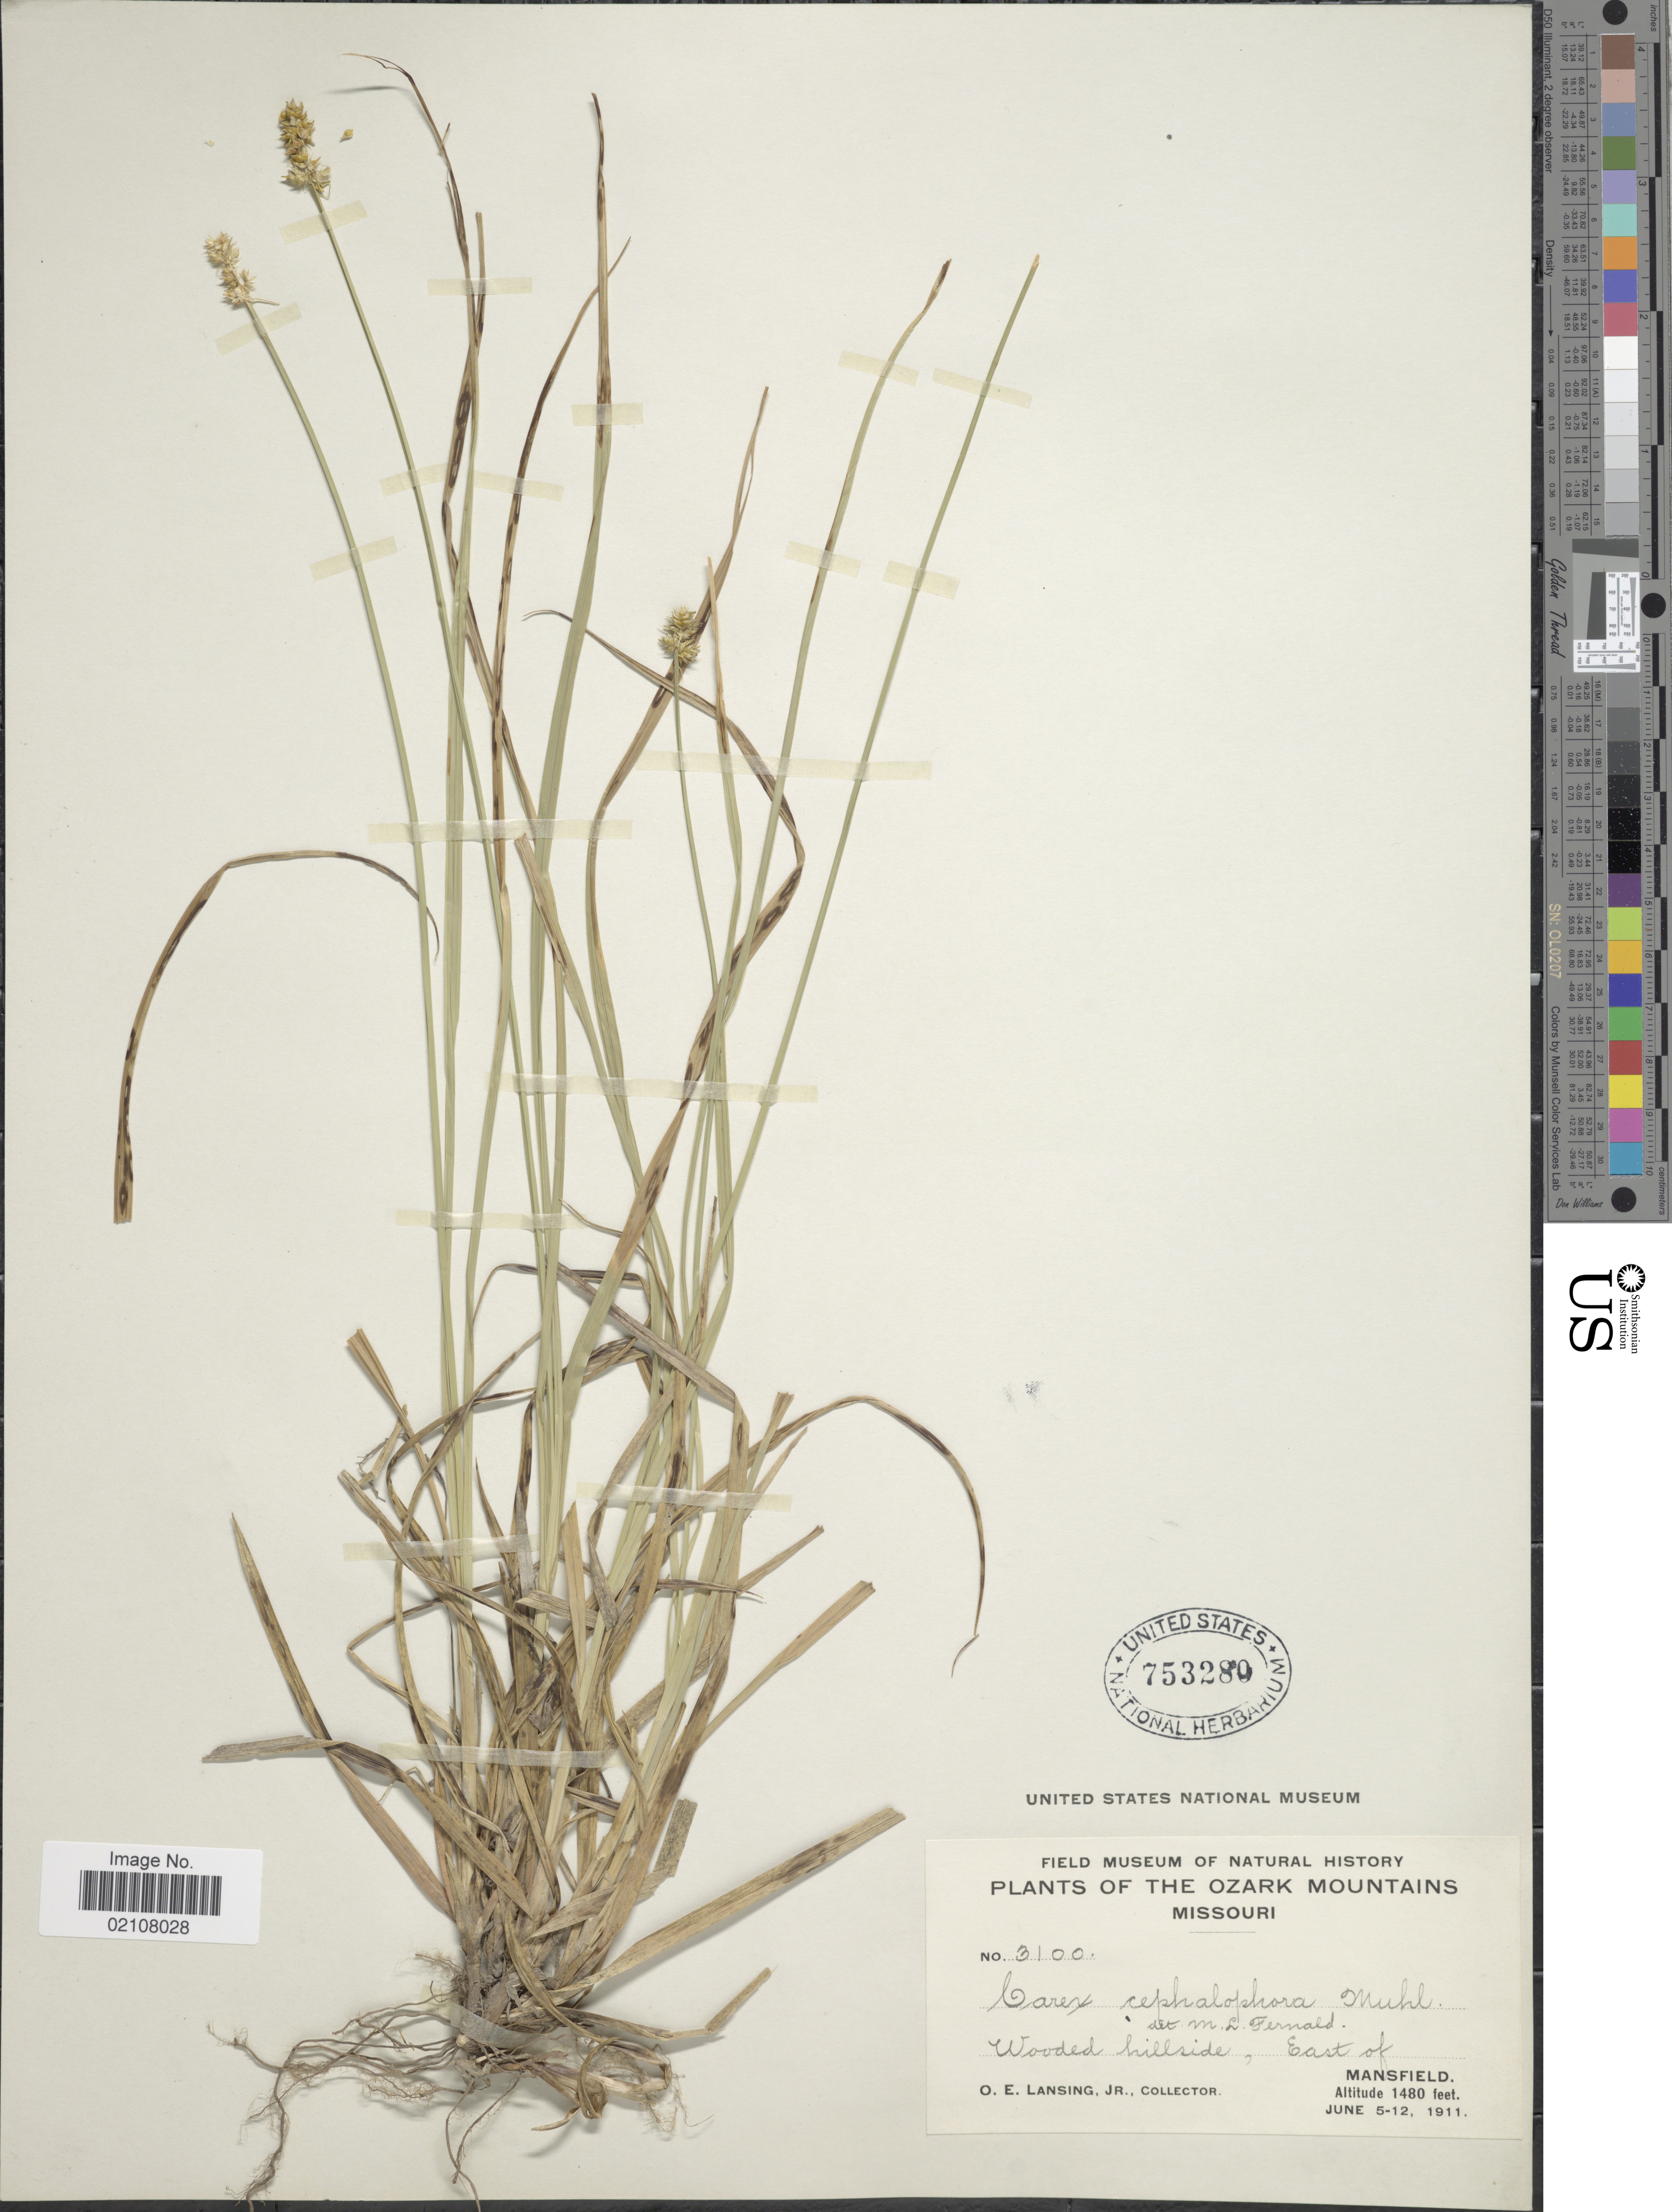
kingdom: Plantae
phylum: Tracheophyta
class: Liliopsida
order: Poales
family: Cyperaceae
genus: Carex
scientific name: Carex cephalophora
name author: Muhl. ex Willd.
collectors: O. Lansing Jr.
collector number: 3100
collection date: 1911-06-05/1911-06-12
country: United States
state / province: Missouri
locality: Ozark Mountains, wooded hillside, east of Mansfield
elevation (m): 451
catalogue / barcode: US 753280